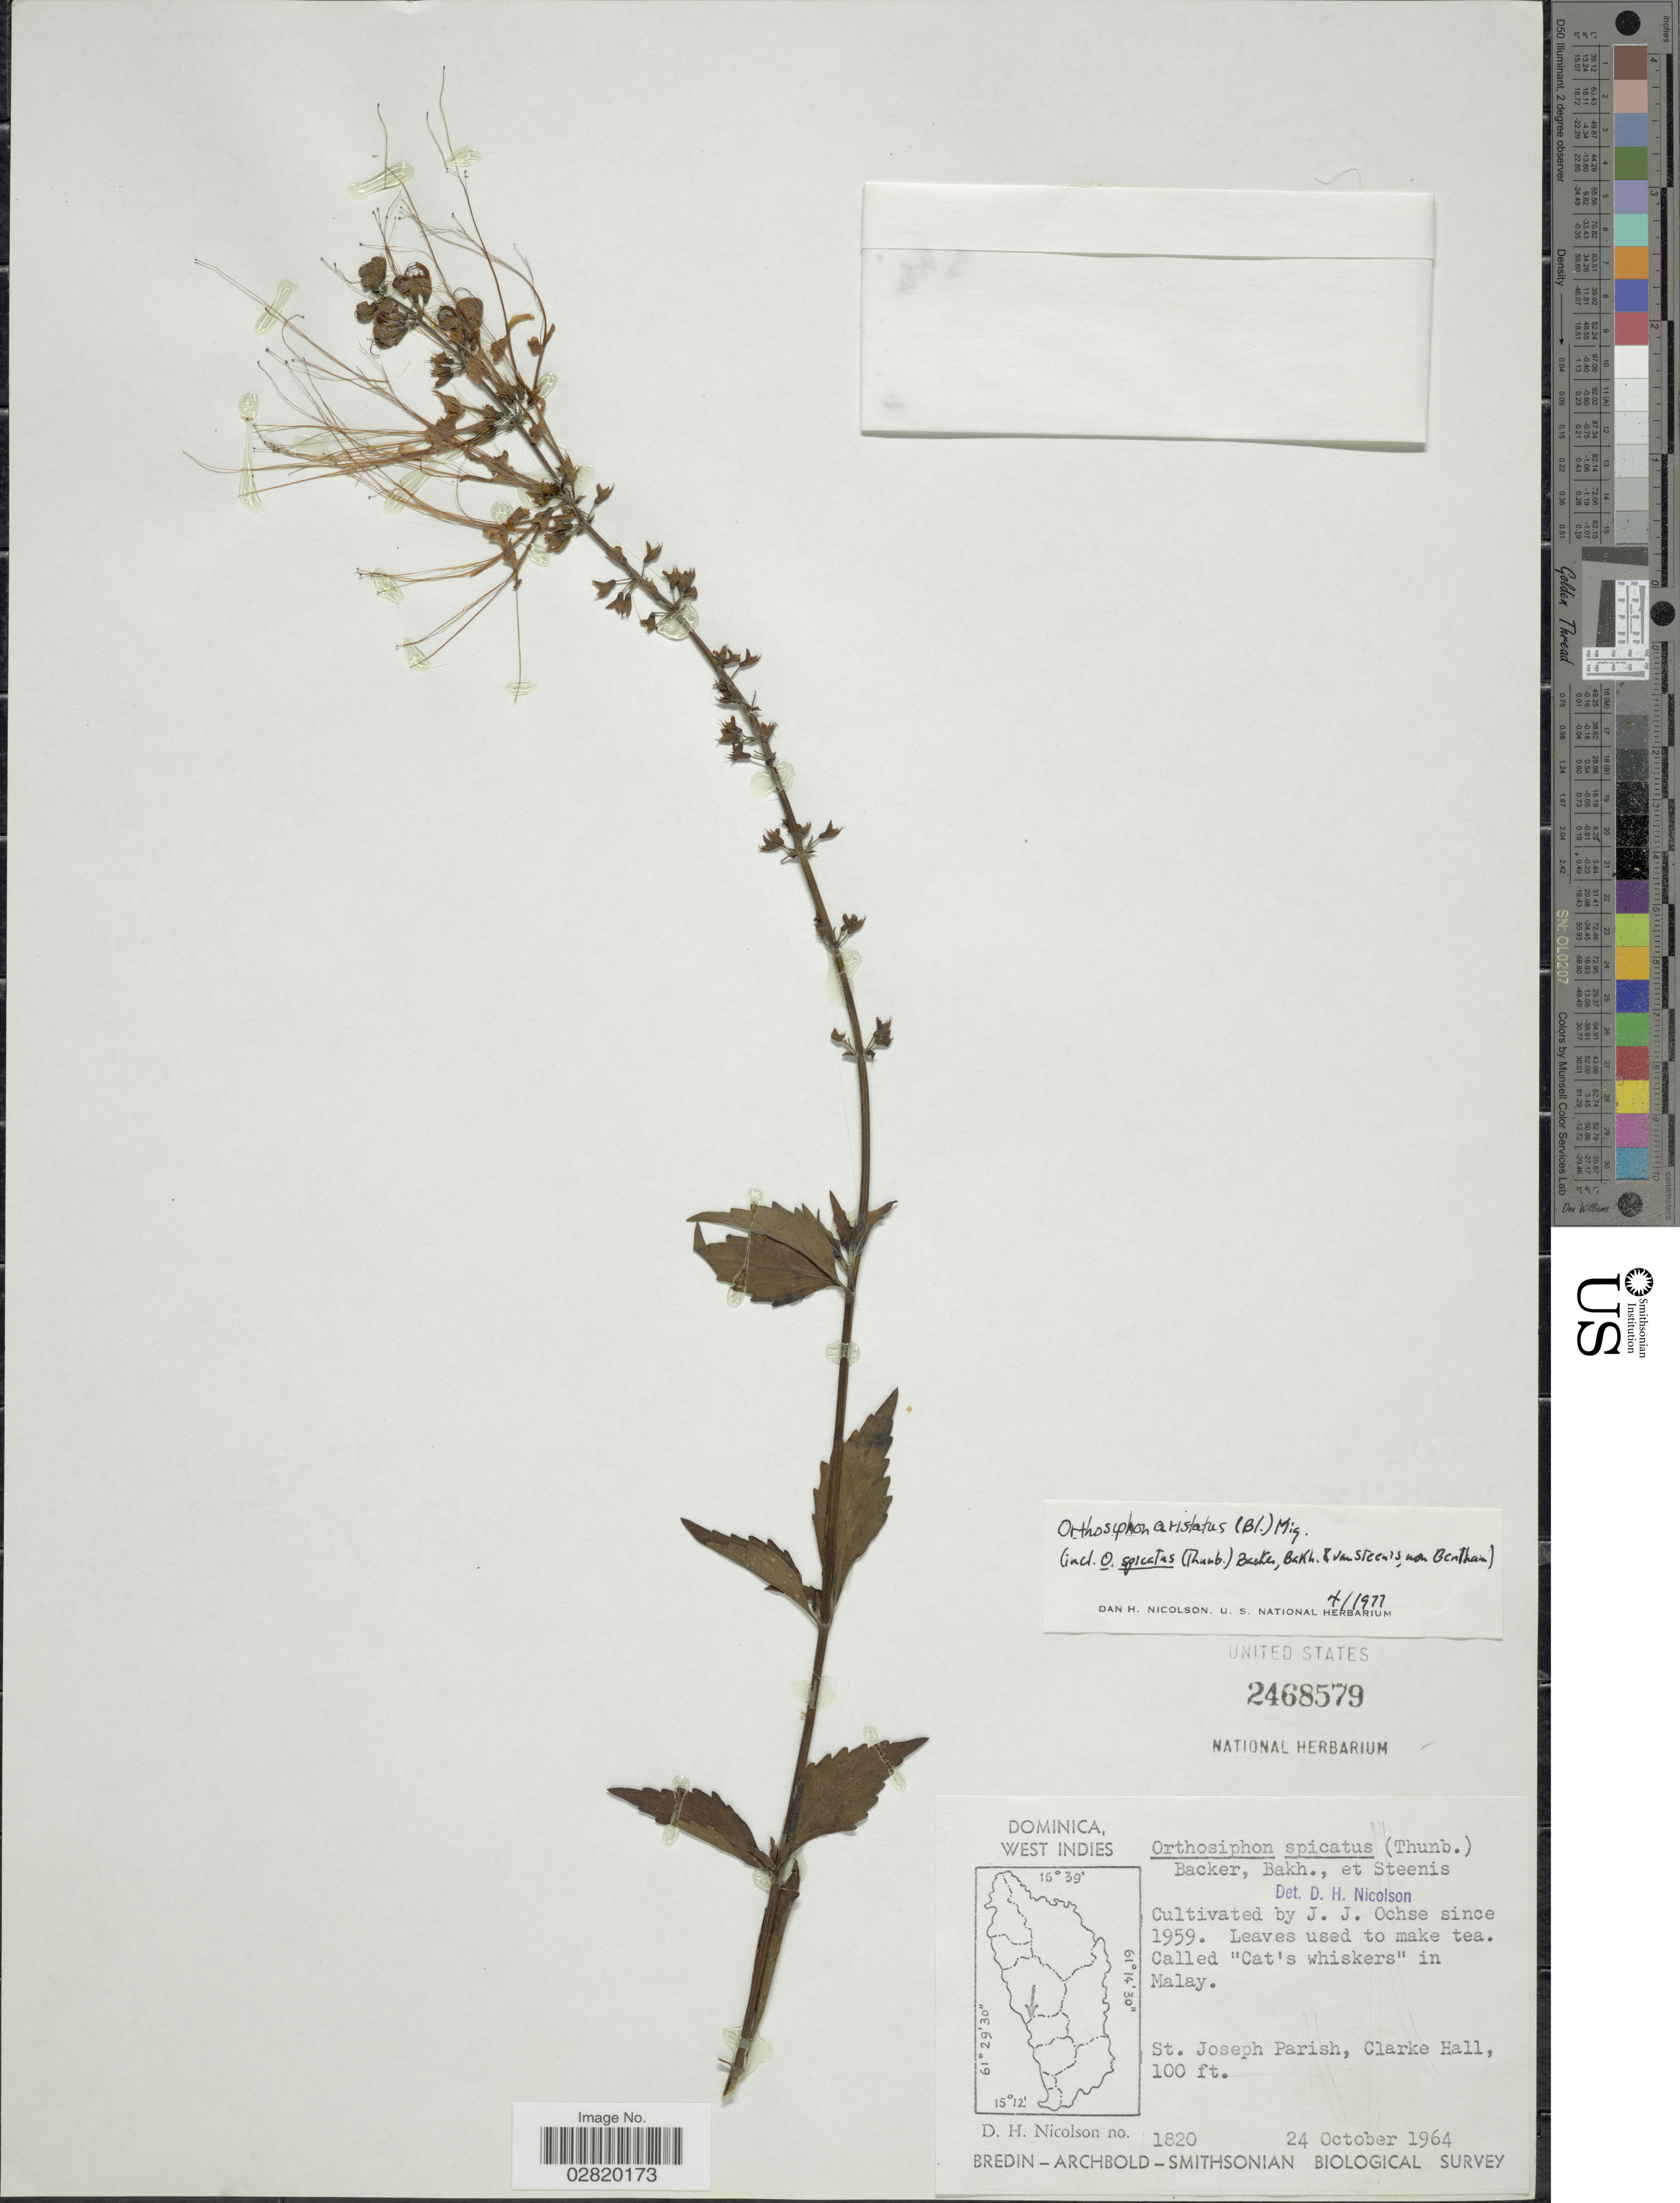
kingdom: Plantae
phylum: Tracheophyta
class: Magnoliopsida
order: Lamiales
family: Lamiaceae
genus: Orthosiphon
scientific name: Orthosiphon aristatus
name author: (Blume) Miq.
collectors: D. H. Nicolson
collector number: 1820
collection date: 1964-10-24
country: Dominica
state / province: St. Joseph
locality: St. Joseph Parish, Clarke Hall.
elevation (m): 30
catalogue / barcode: US 2468579